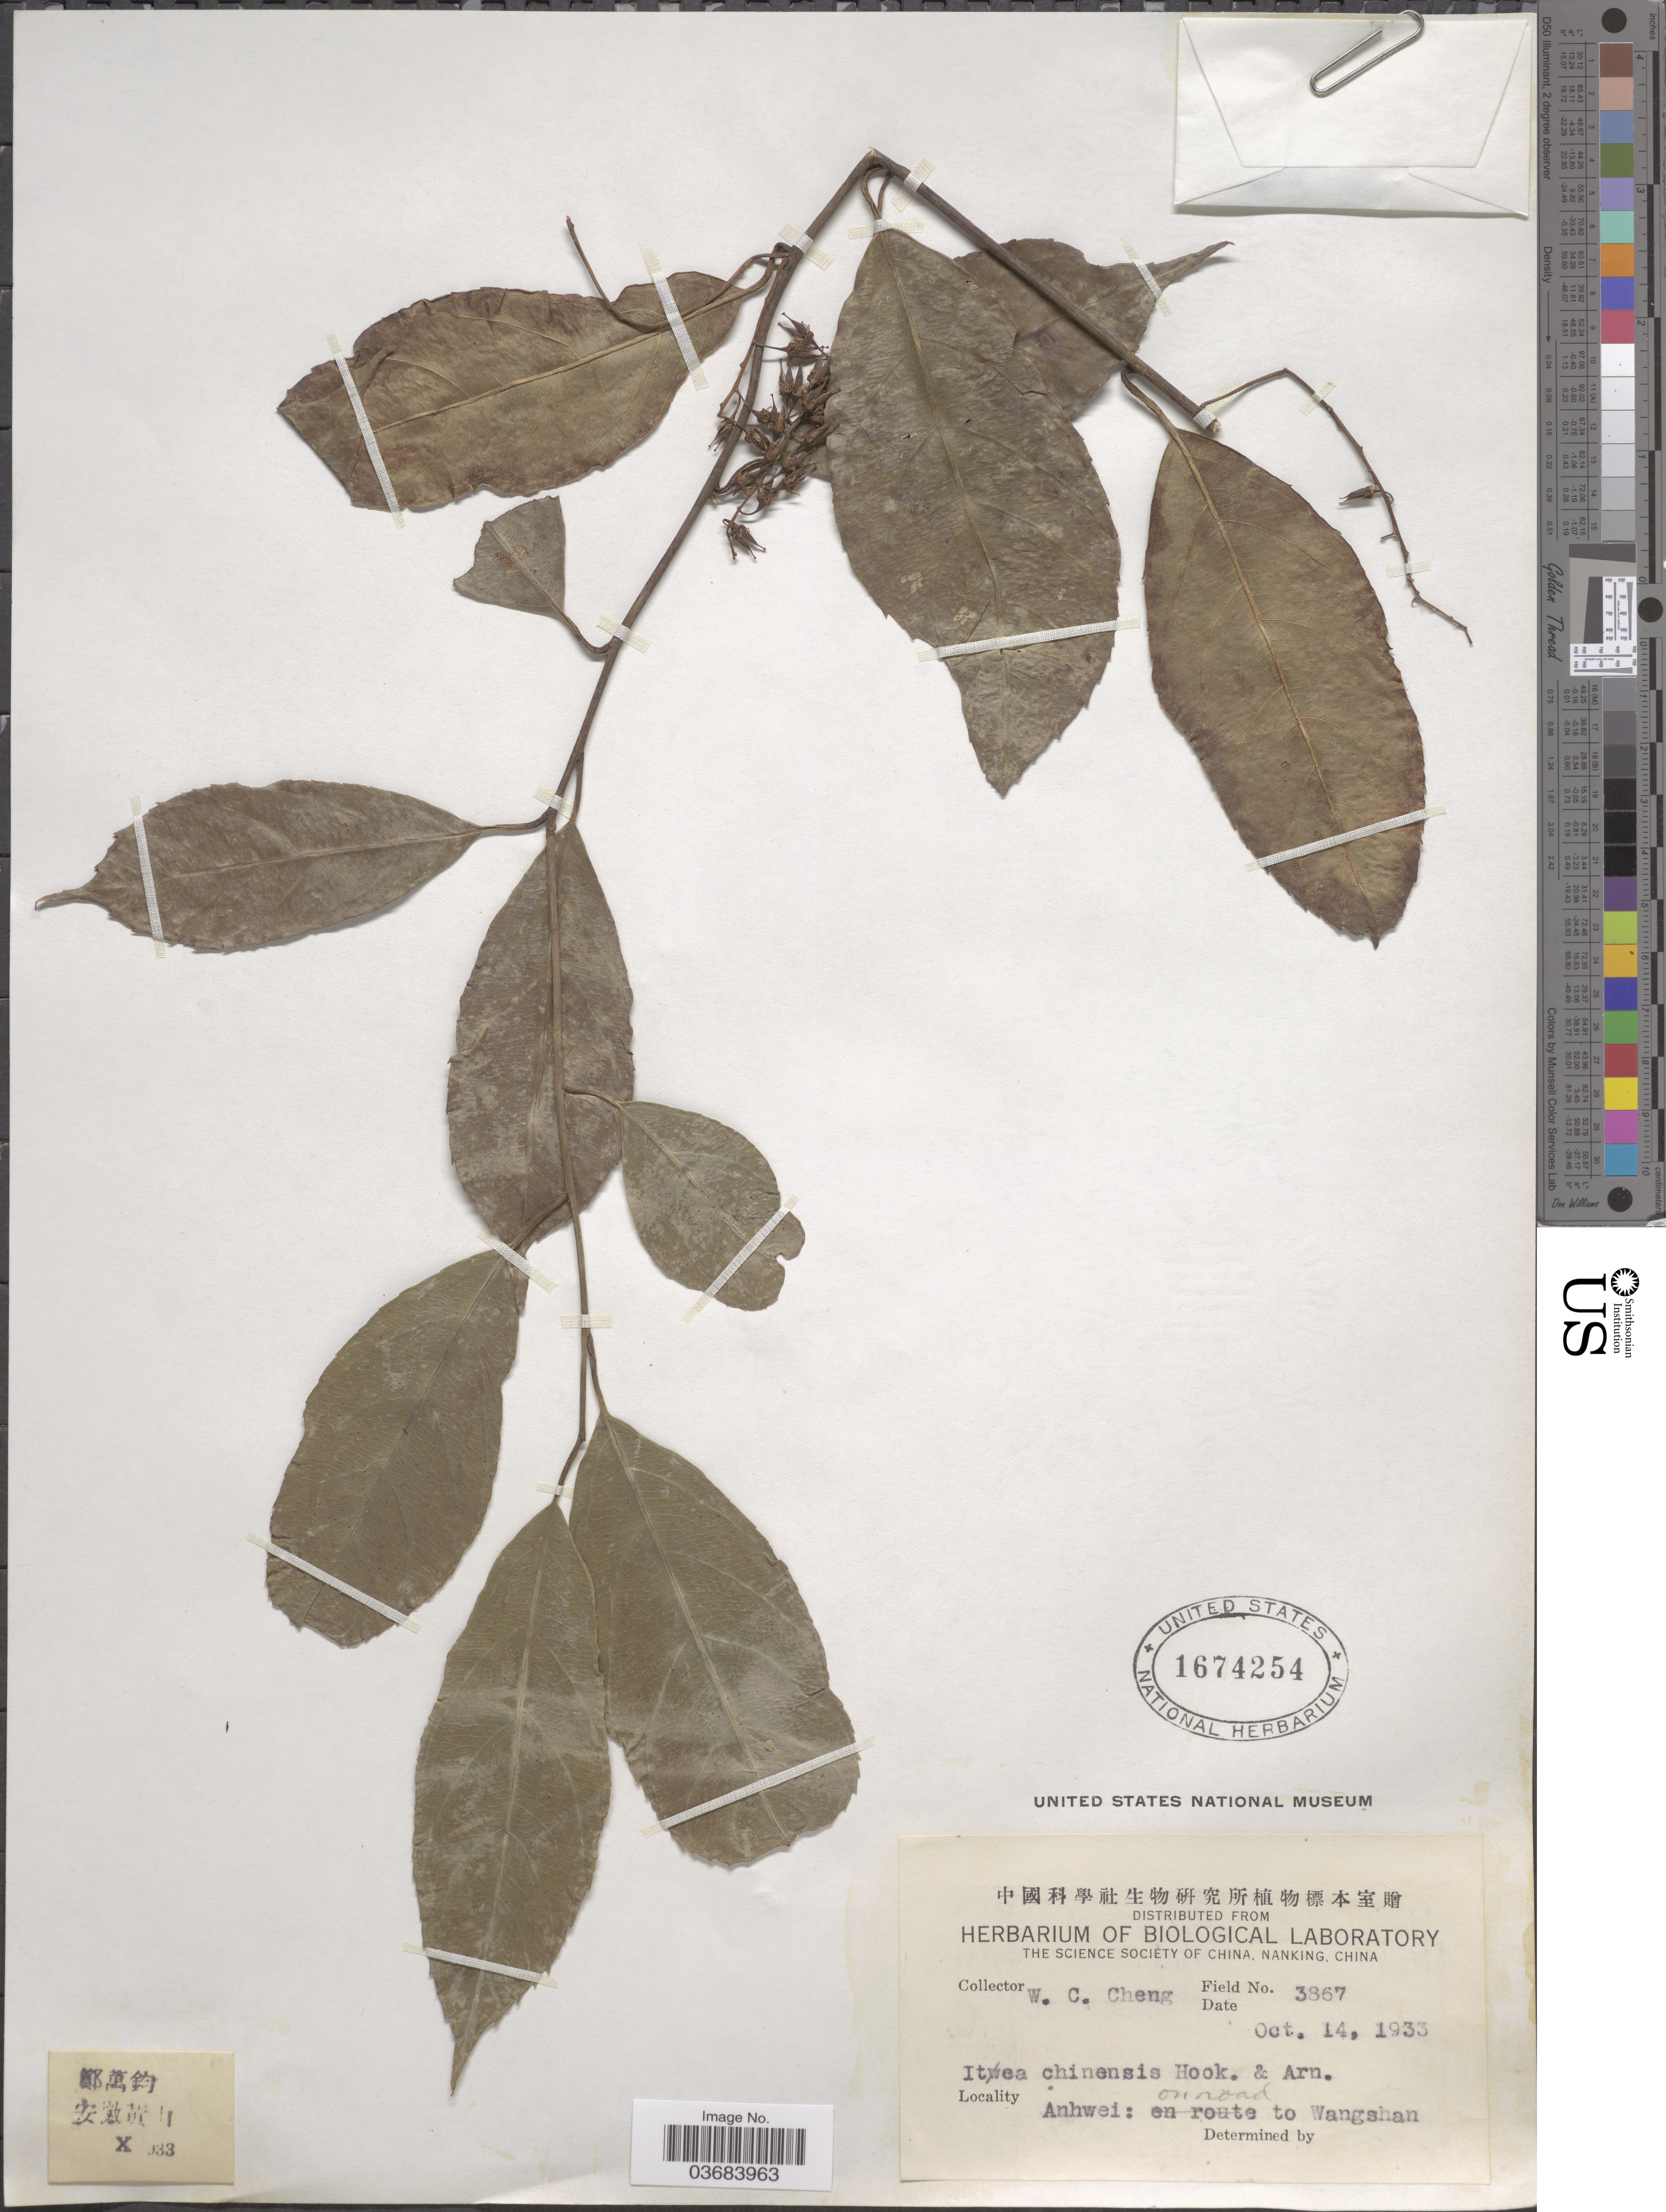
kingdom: Plantae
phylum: Tracheophyta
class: Magnoliopsida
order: Saxifragales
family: Iteaceae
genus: Itea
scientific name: Itea chinensis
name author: W. Hook. & H.J. Arn.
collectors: W. C. Cheng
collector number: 3867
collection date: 1933-10-14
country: China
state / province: Anhui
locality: Anhwei: on road to Wangshan.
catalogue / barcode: US 1674254